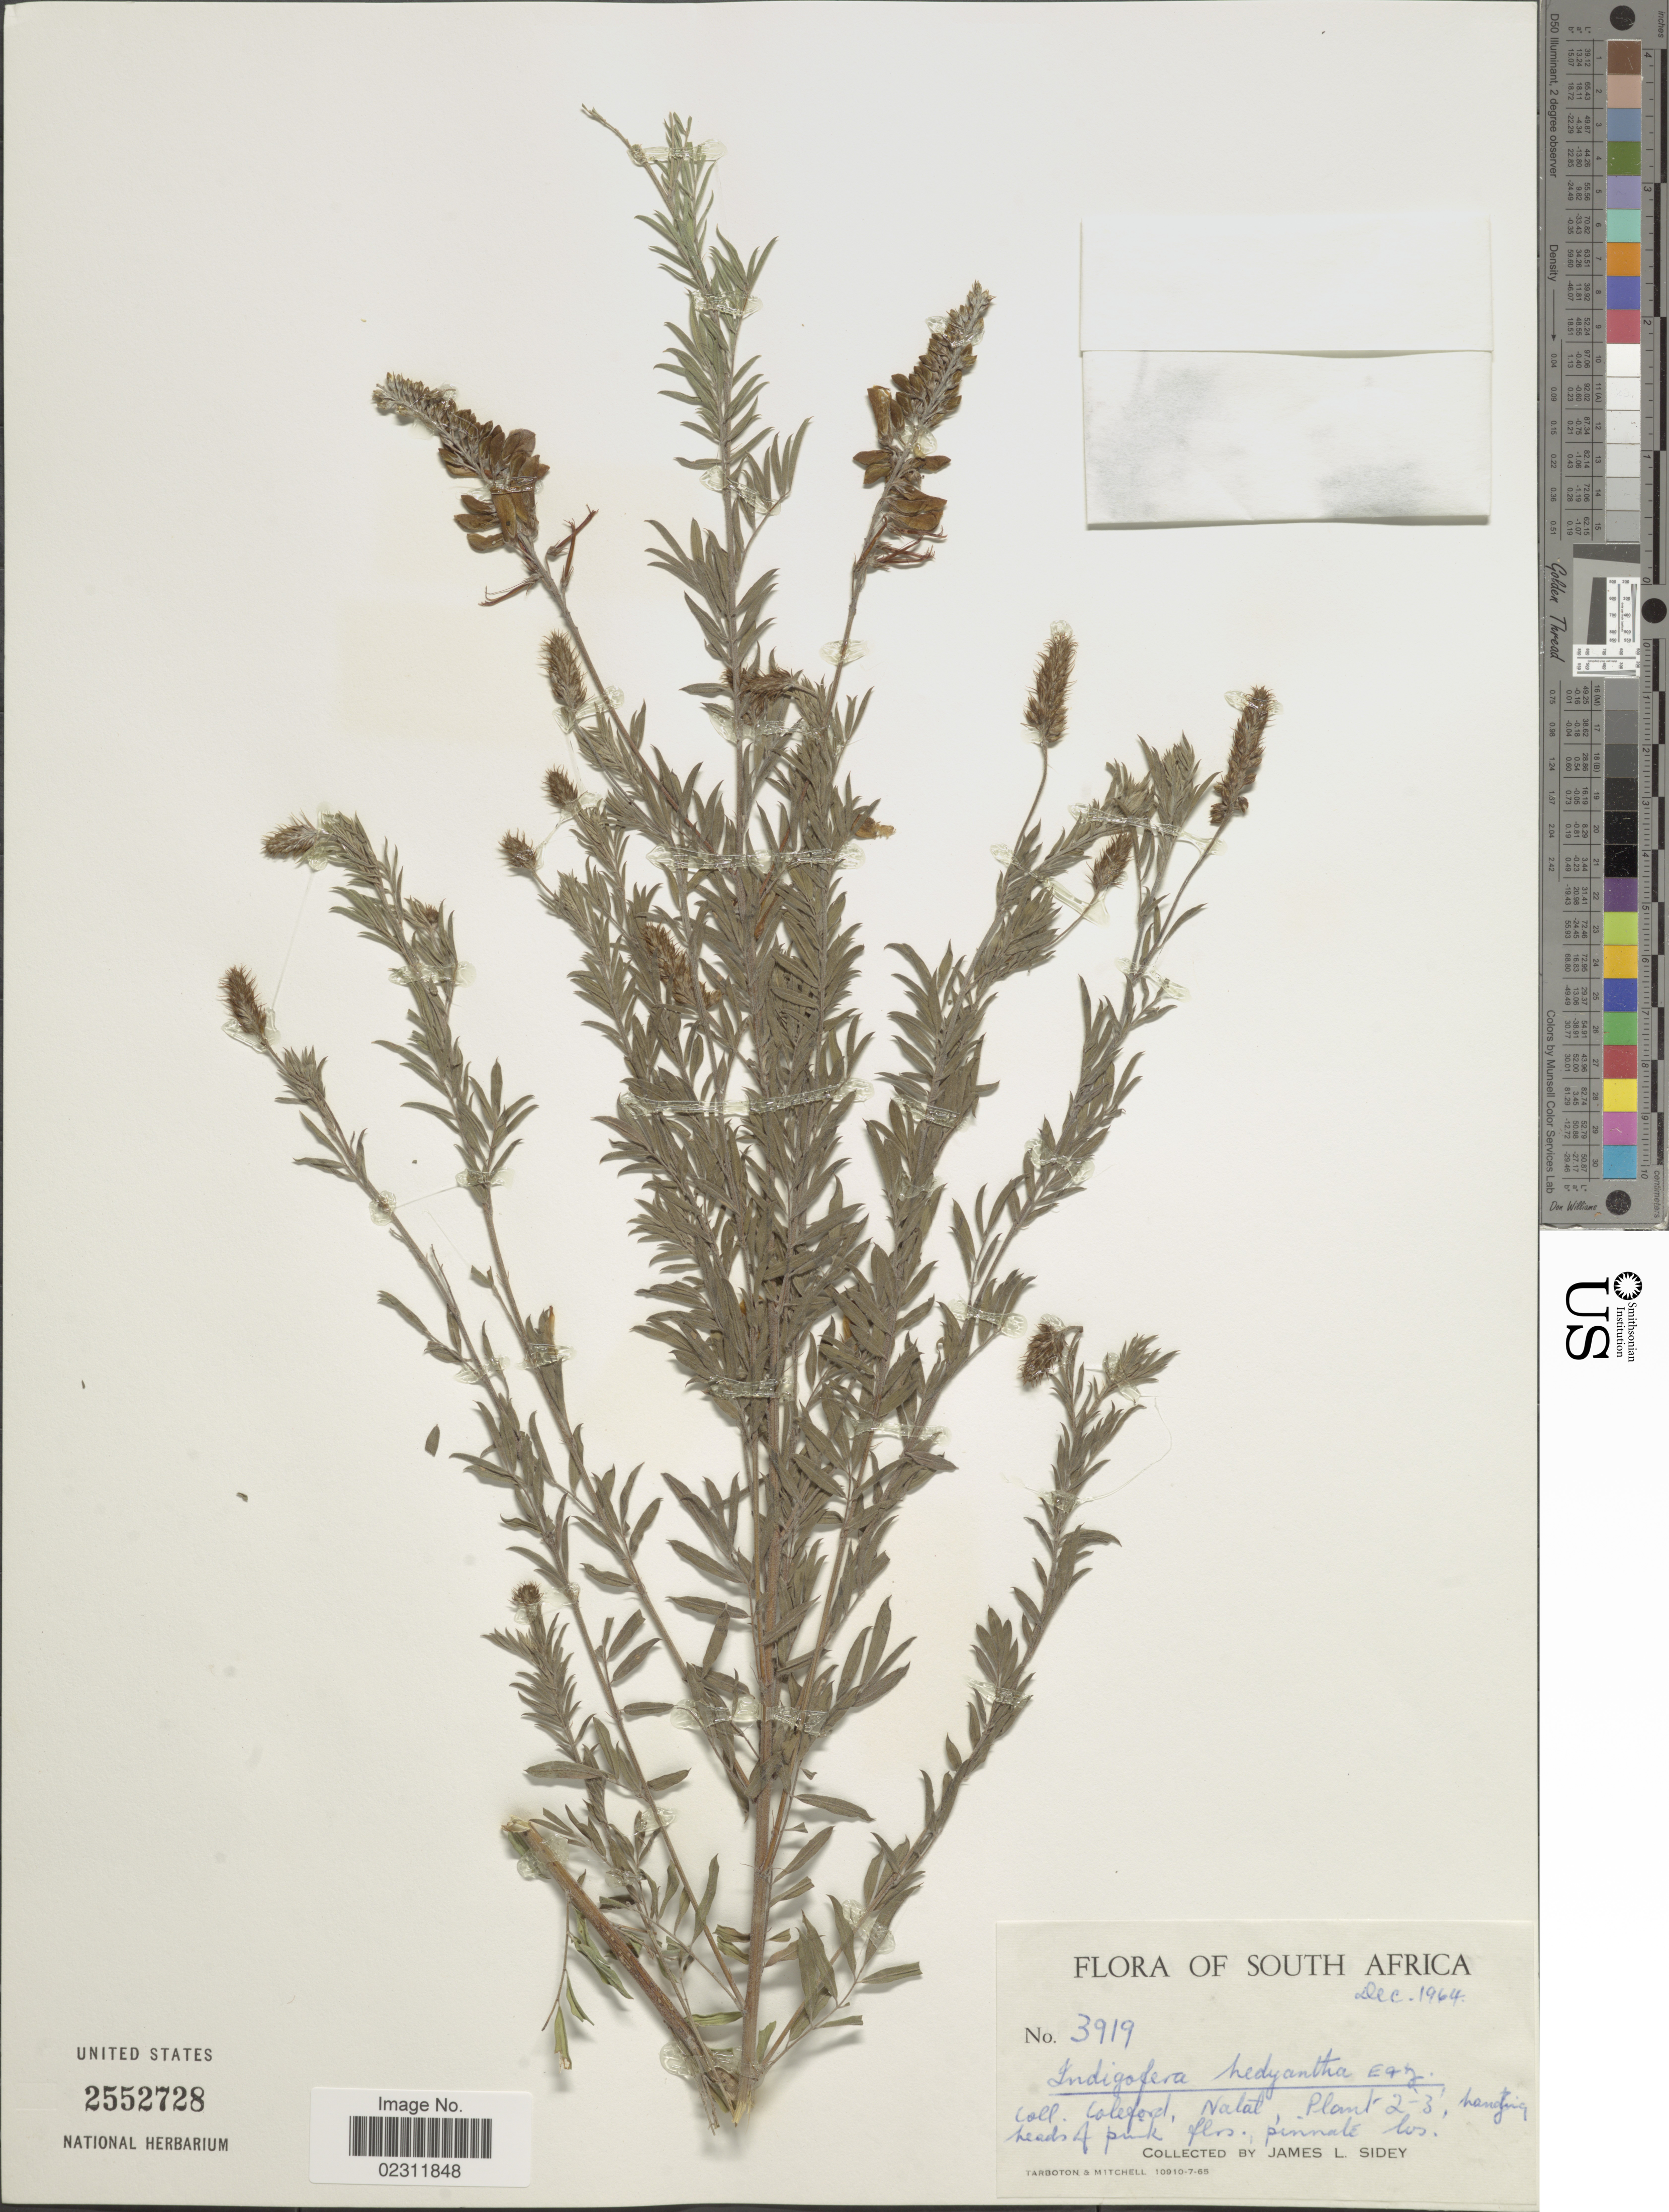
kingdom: Plantae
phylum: Tracheophyta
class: Magnoliopsida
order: Fabales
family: Fabaceae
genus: Indigofera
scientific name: Indigofera hedyantha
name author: Eckl. & Zeyh.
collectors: J. L. Sidey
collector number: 3919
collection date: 1964-12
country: South Africa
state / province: KwaZulu-Natal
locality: Coleford, Natal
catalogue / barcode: US 2552728